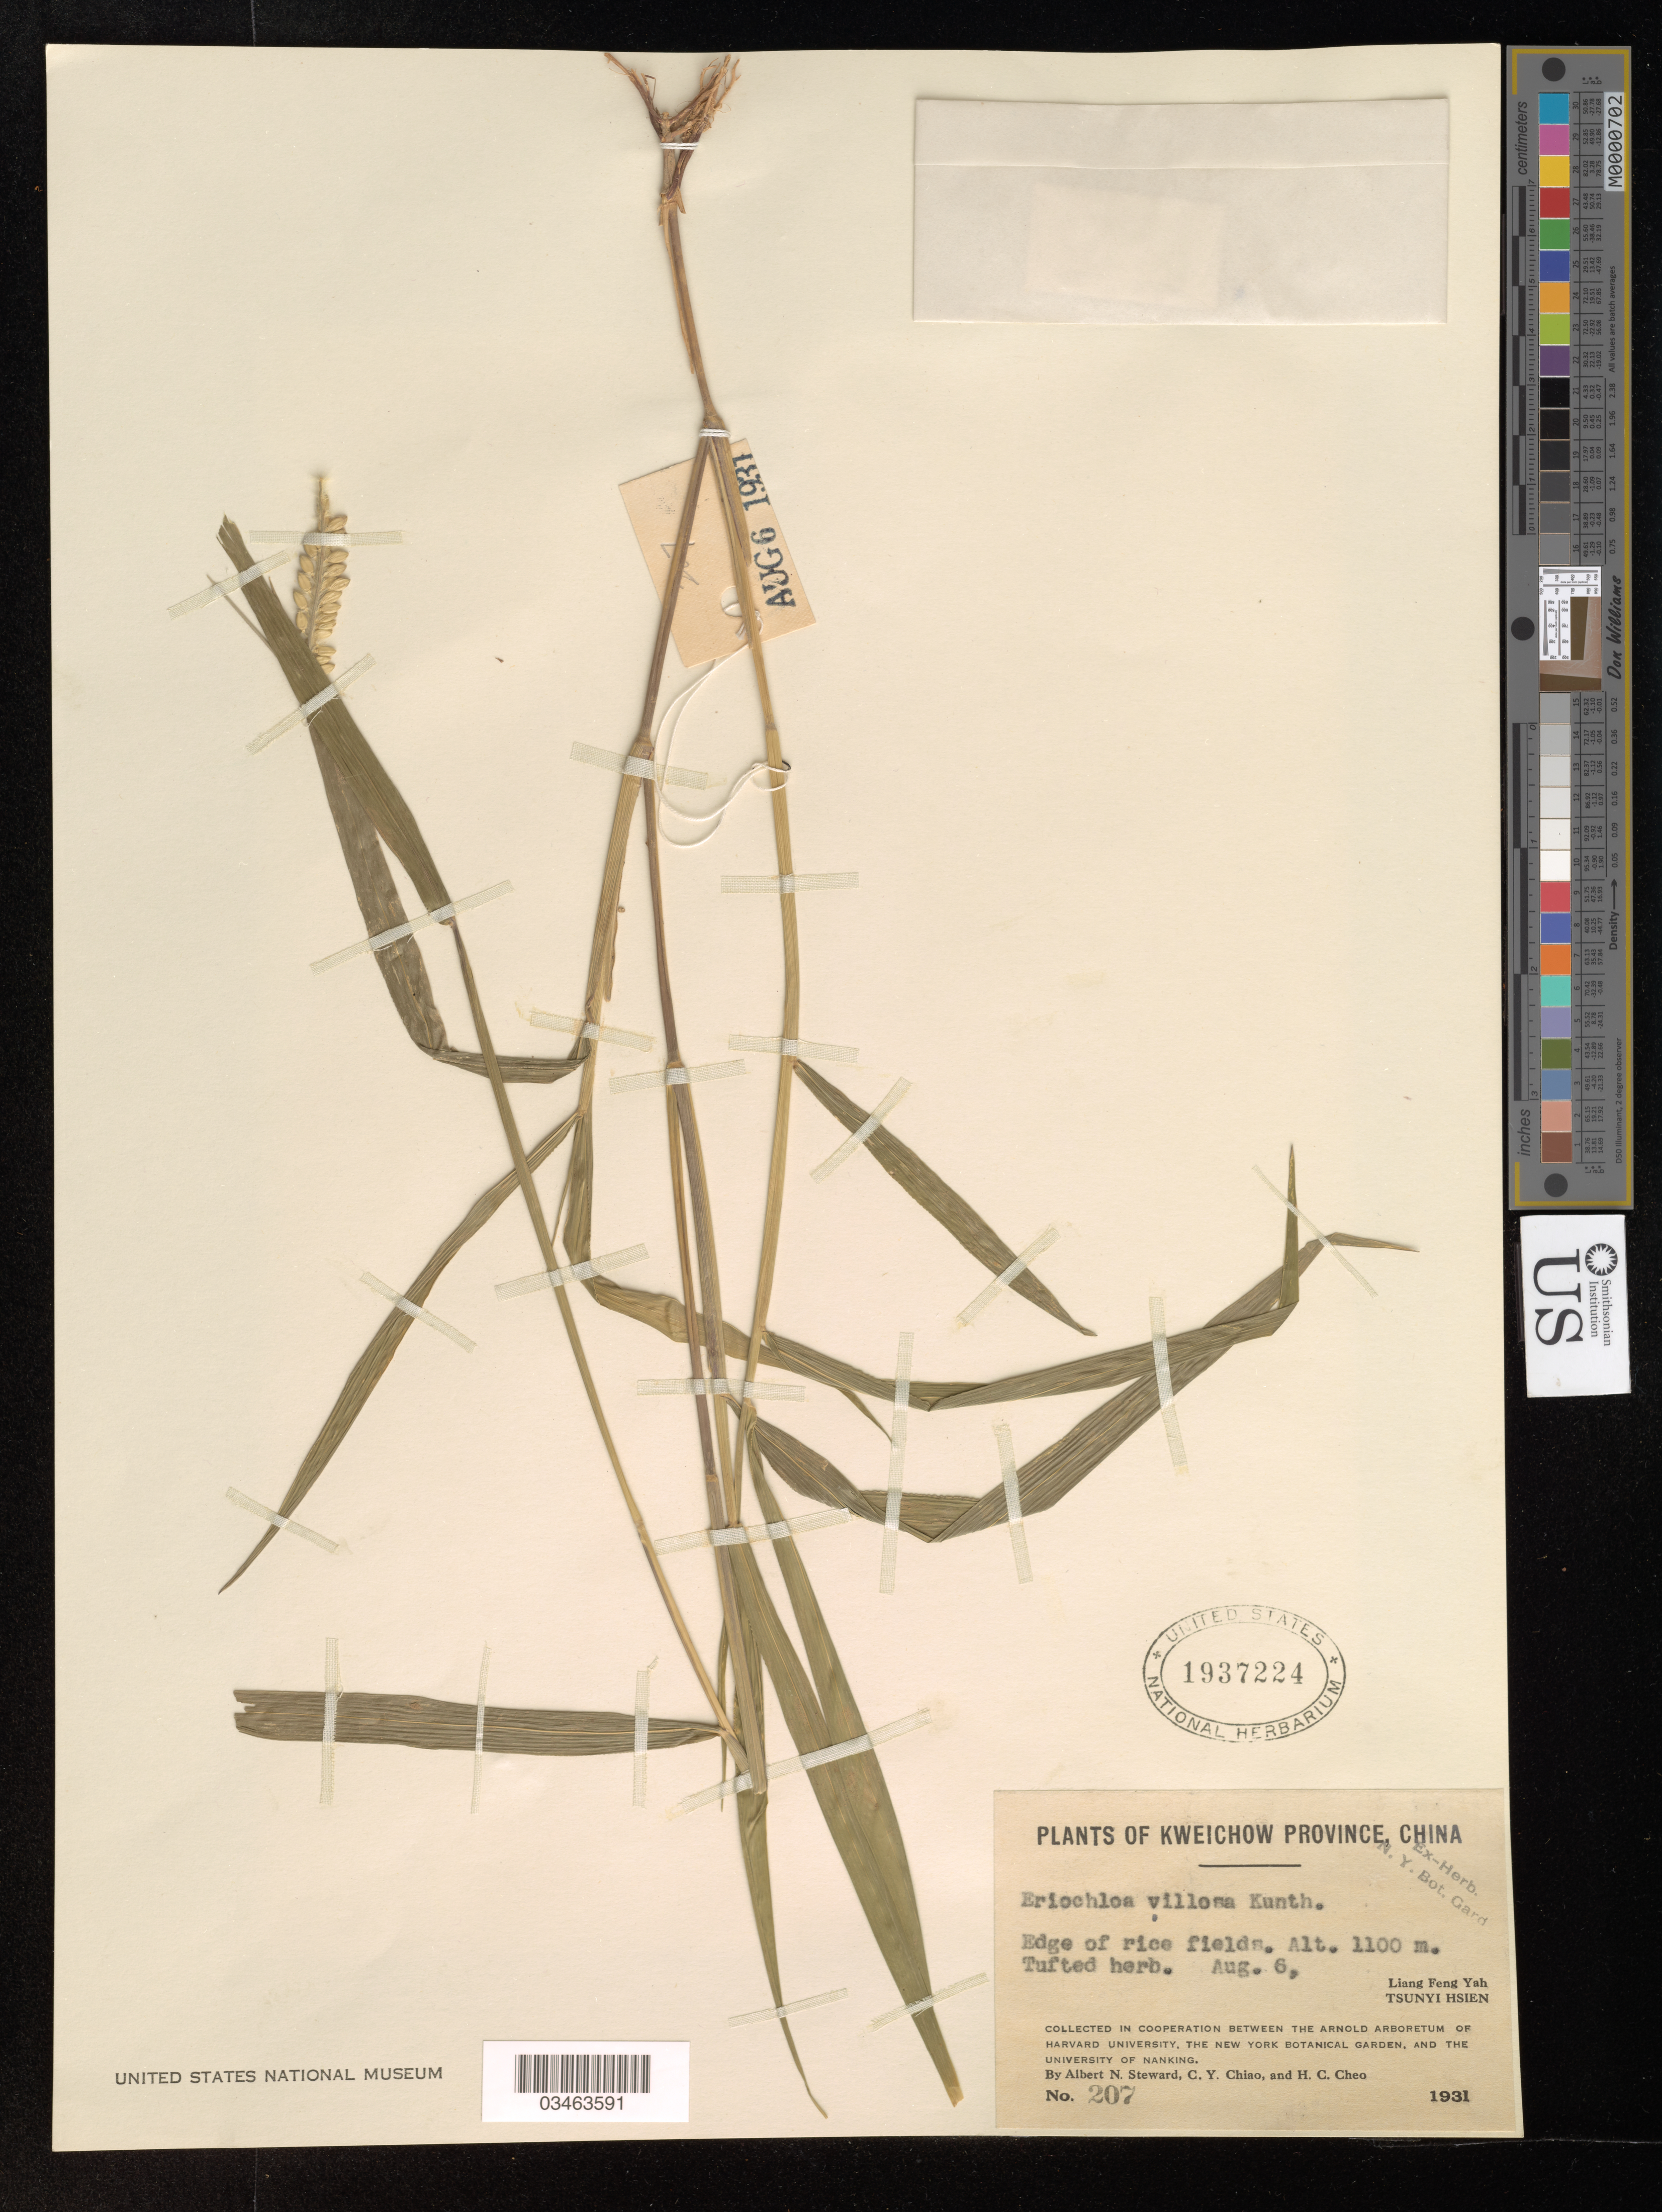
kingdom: Plantae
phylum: Tracheophyta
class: Liliopsida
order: Poales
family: Poaceae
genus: Eriochloa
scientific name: Eriochloa villosa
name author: (Thunb.) Kunth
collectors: A. N. Steward, C. Y. Chiao & H. Cheo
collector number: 207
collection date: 1931-08-06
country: China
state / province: Guizhou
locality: Kweichow Province. Liang Feng Yah. Tsunyi Hsien.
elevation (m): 1100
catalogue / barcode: US 1937224